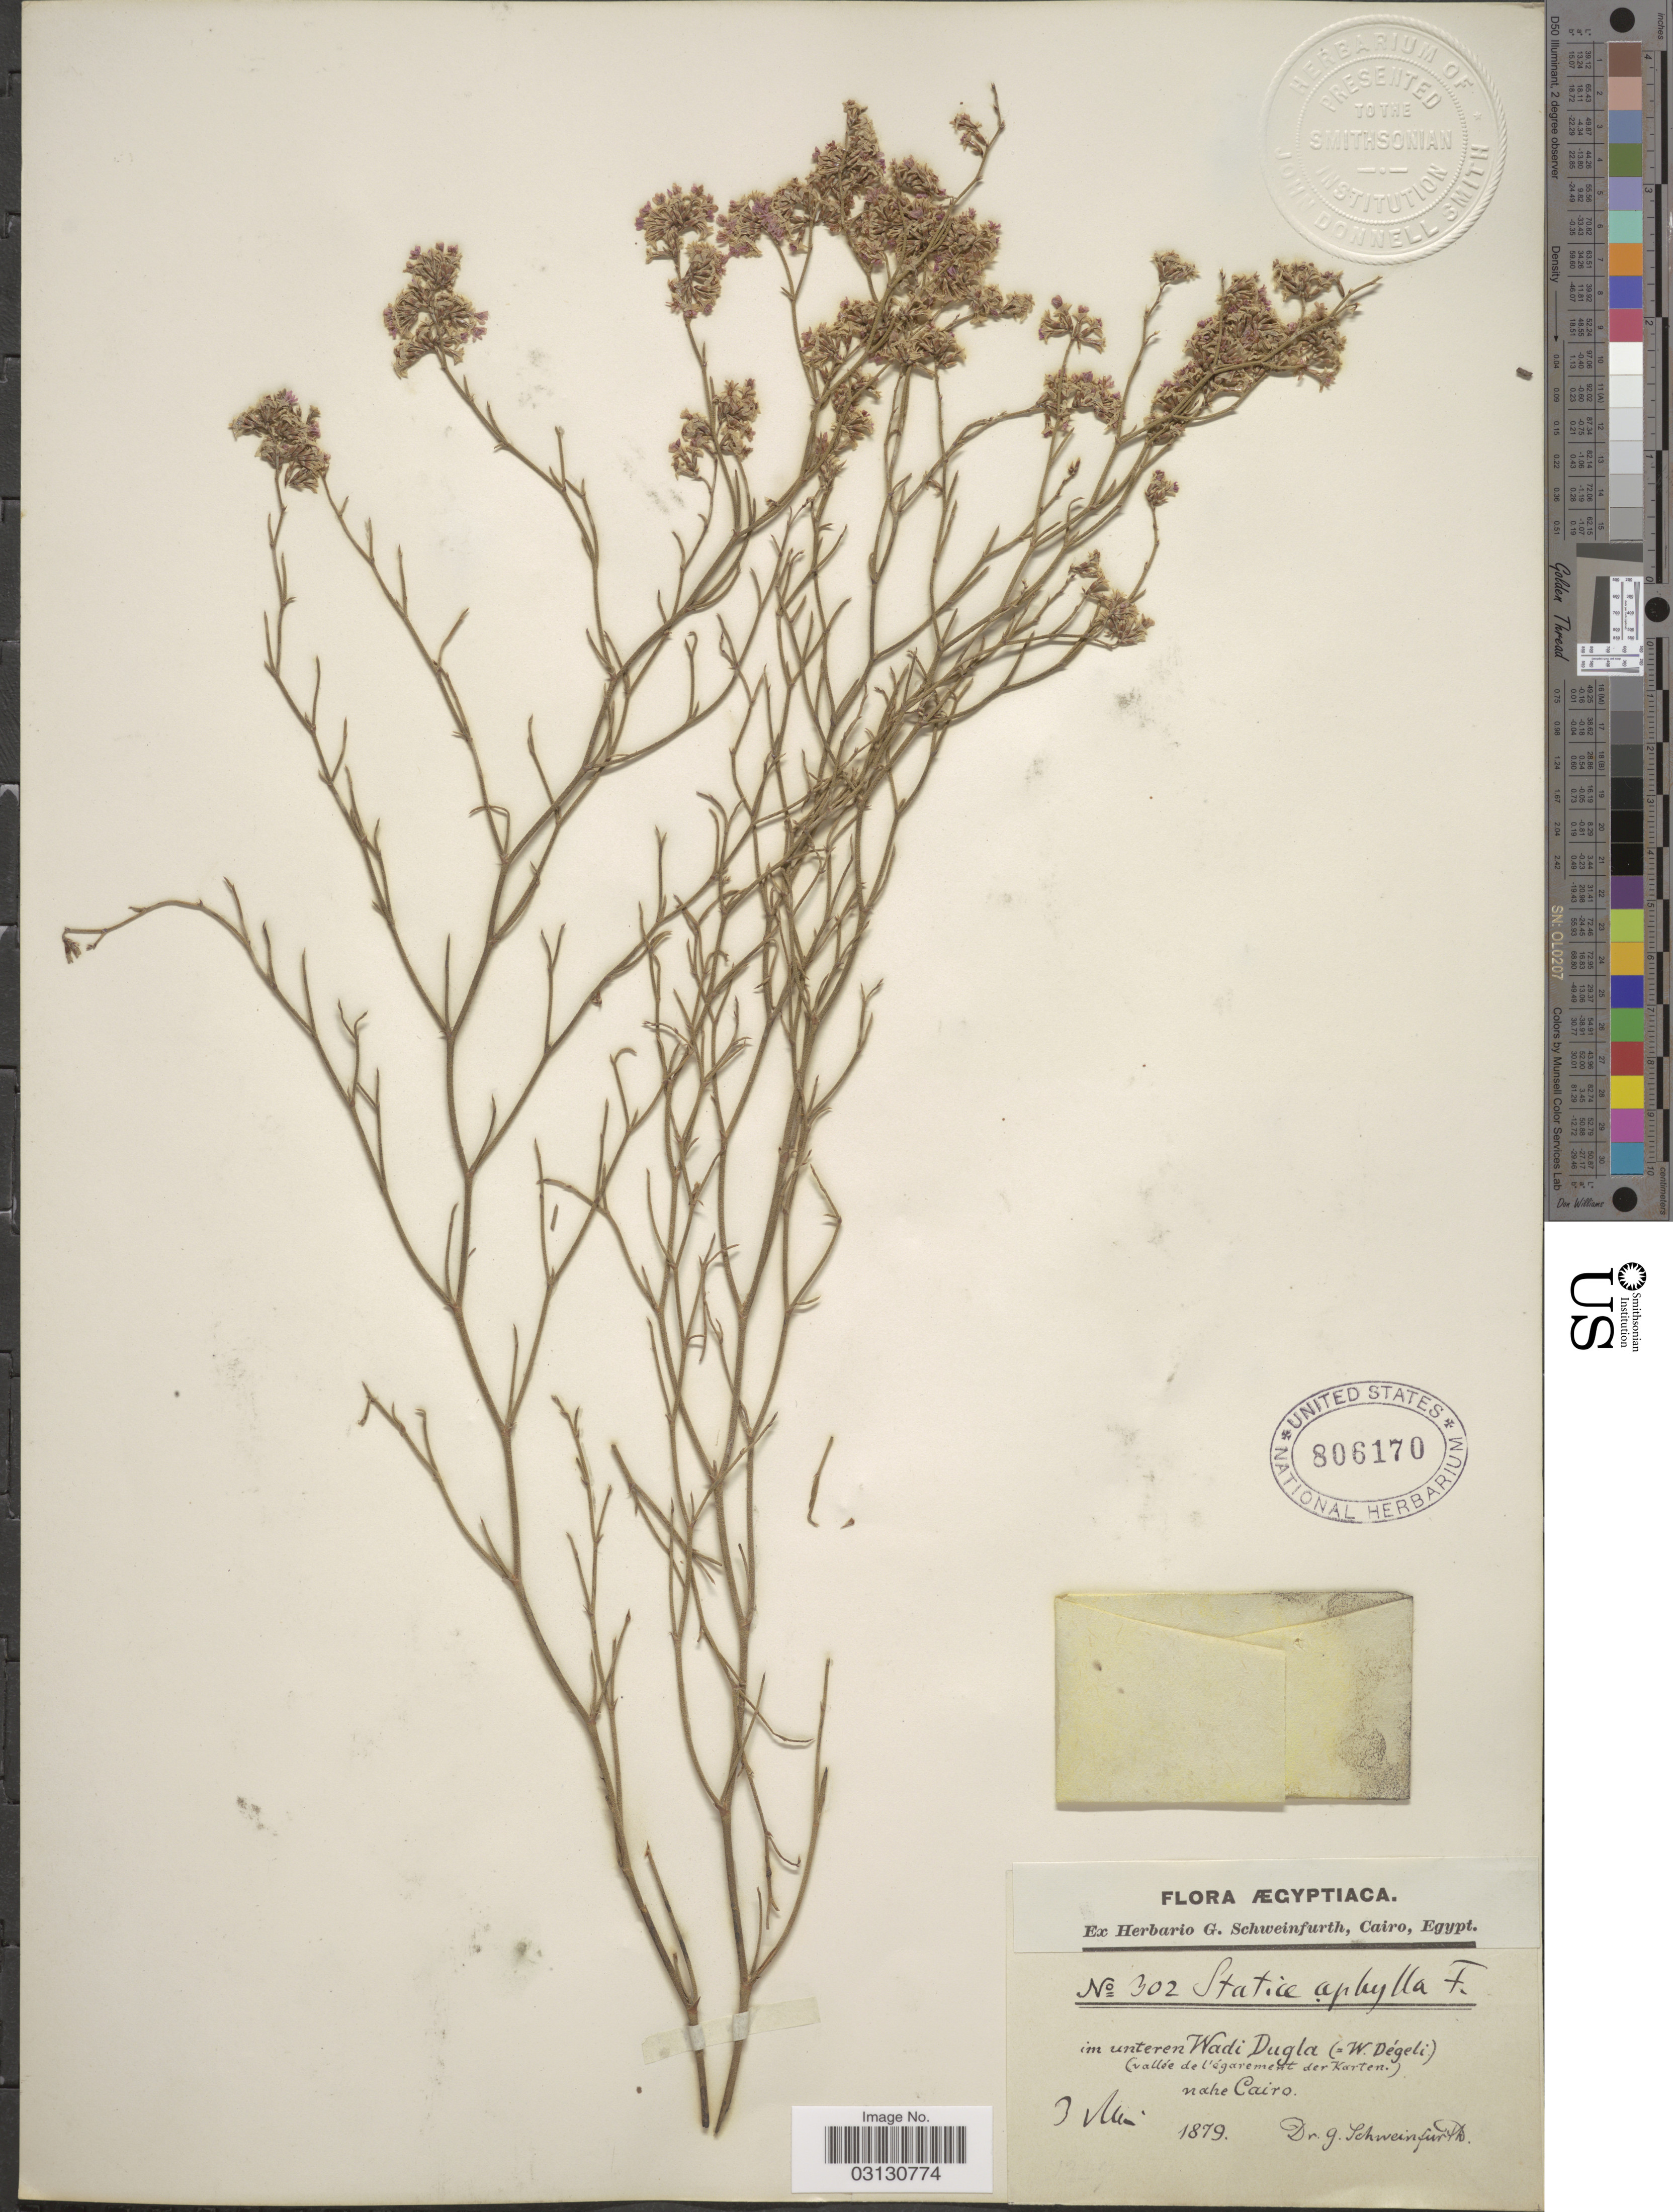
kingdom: Plantae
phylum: Tracheophyta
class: Magnoliopsida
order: Caryophyllales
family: Plumbaginaceae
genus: Limonium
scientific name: Limonium pruinosum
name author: (L.) Chaz.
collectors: G. A. Schweinfurth (herbarium)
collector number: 302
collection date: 1879-05-03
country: Egypt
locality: Vallée de l'égarement der Karten, nahe Cairo.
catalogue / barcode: US 806170